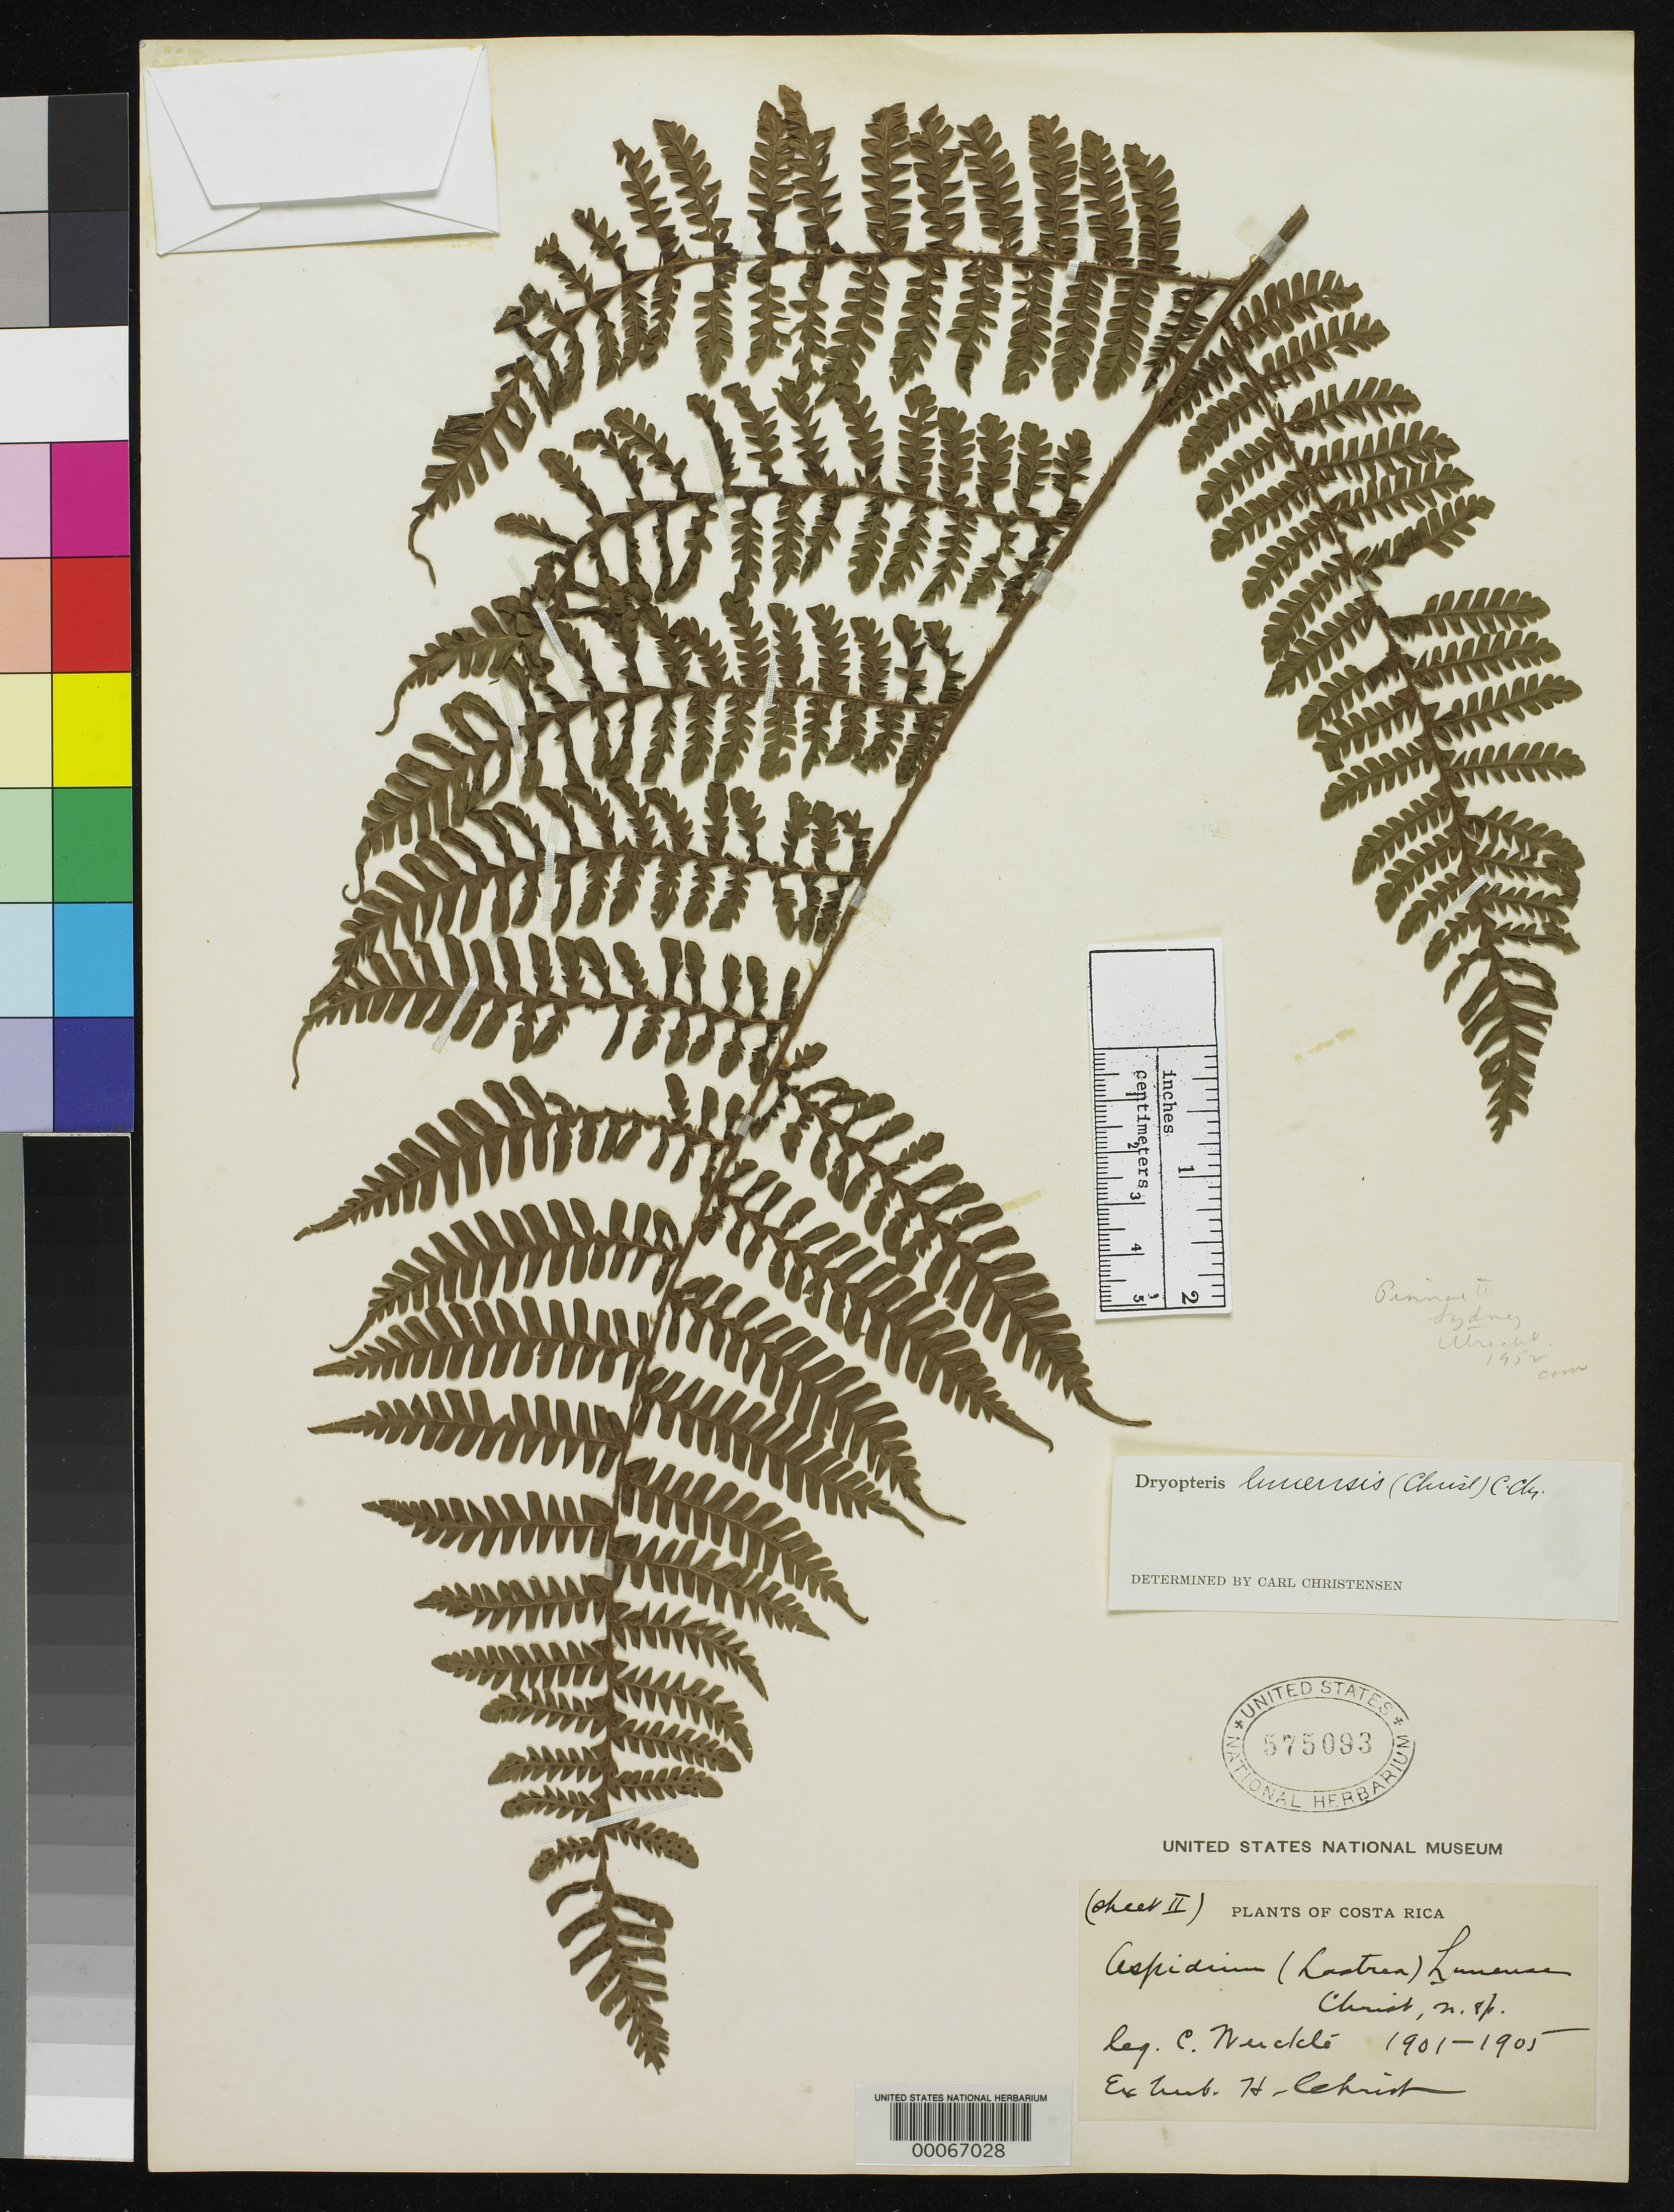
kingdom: Plantae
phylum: Tracheophyta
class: Polypodiopsida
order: Polypodiales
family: Tectariaceae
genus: Aspidium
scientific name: Aspidium lunense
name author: Christ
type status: Type Collection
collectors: C. C Wercklé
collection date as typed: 1901 to -- --- 1905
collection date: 1901/1905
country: Costa Rica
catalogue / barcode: US 575093